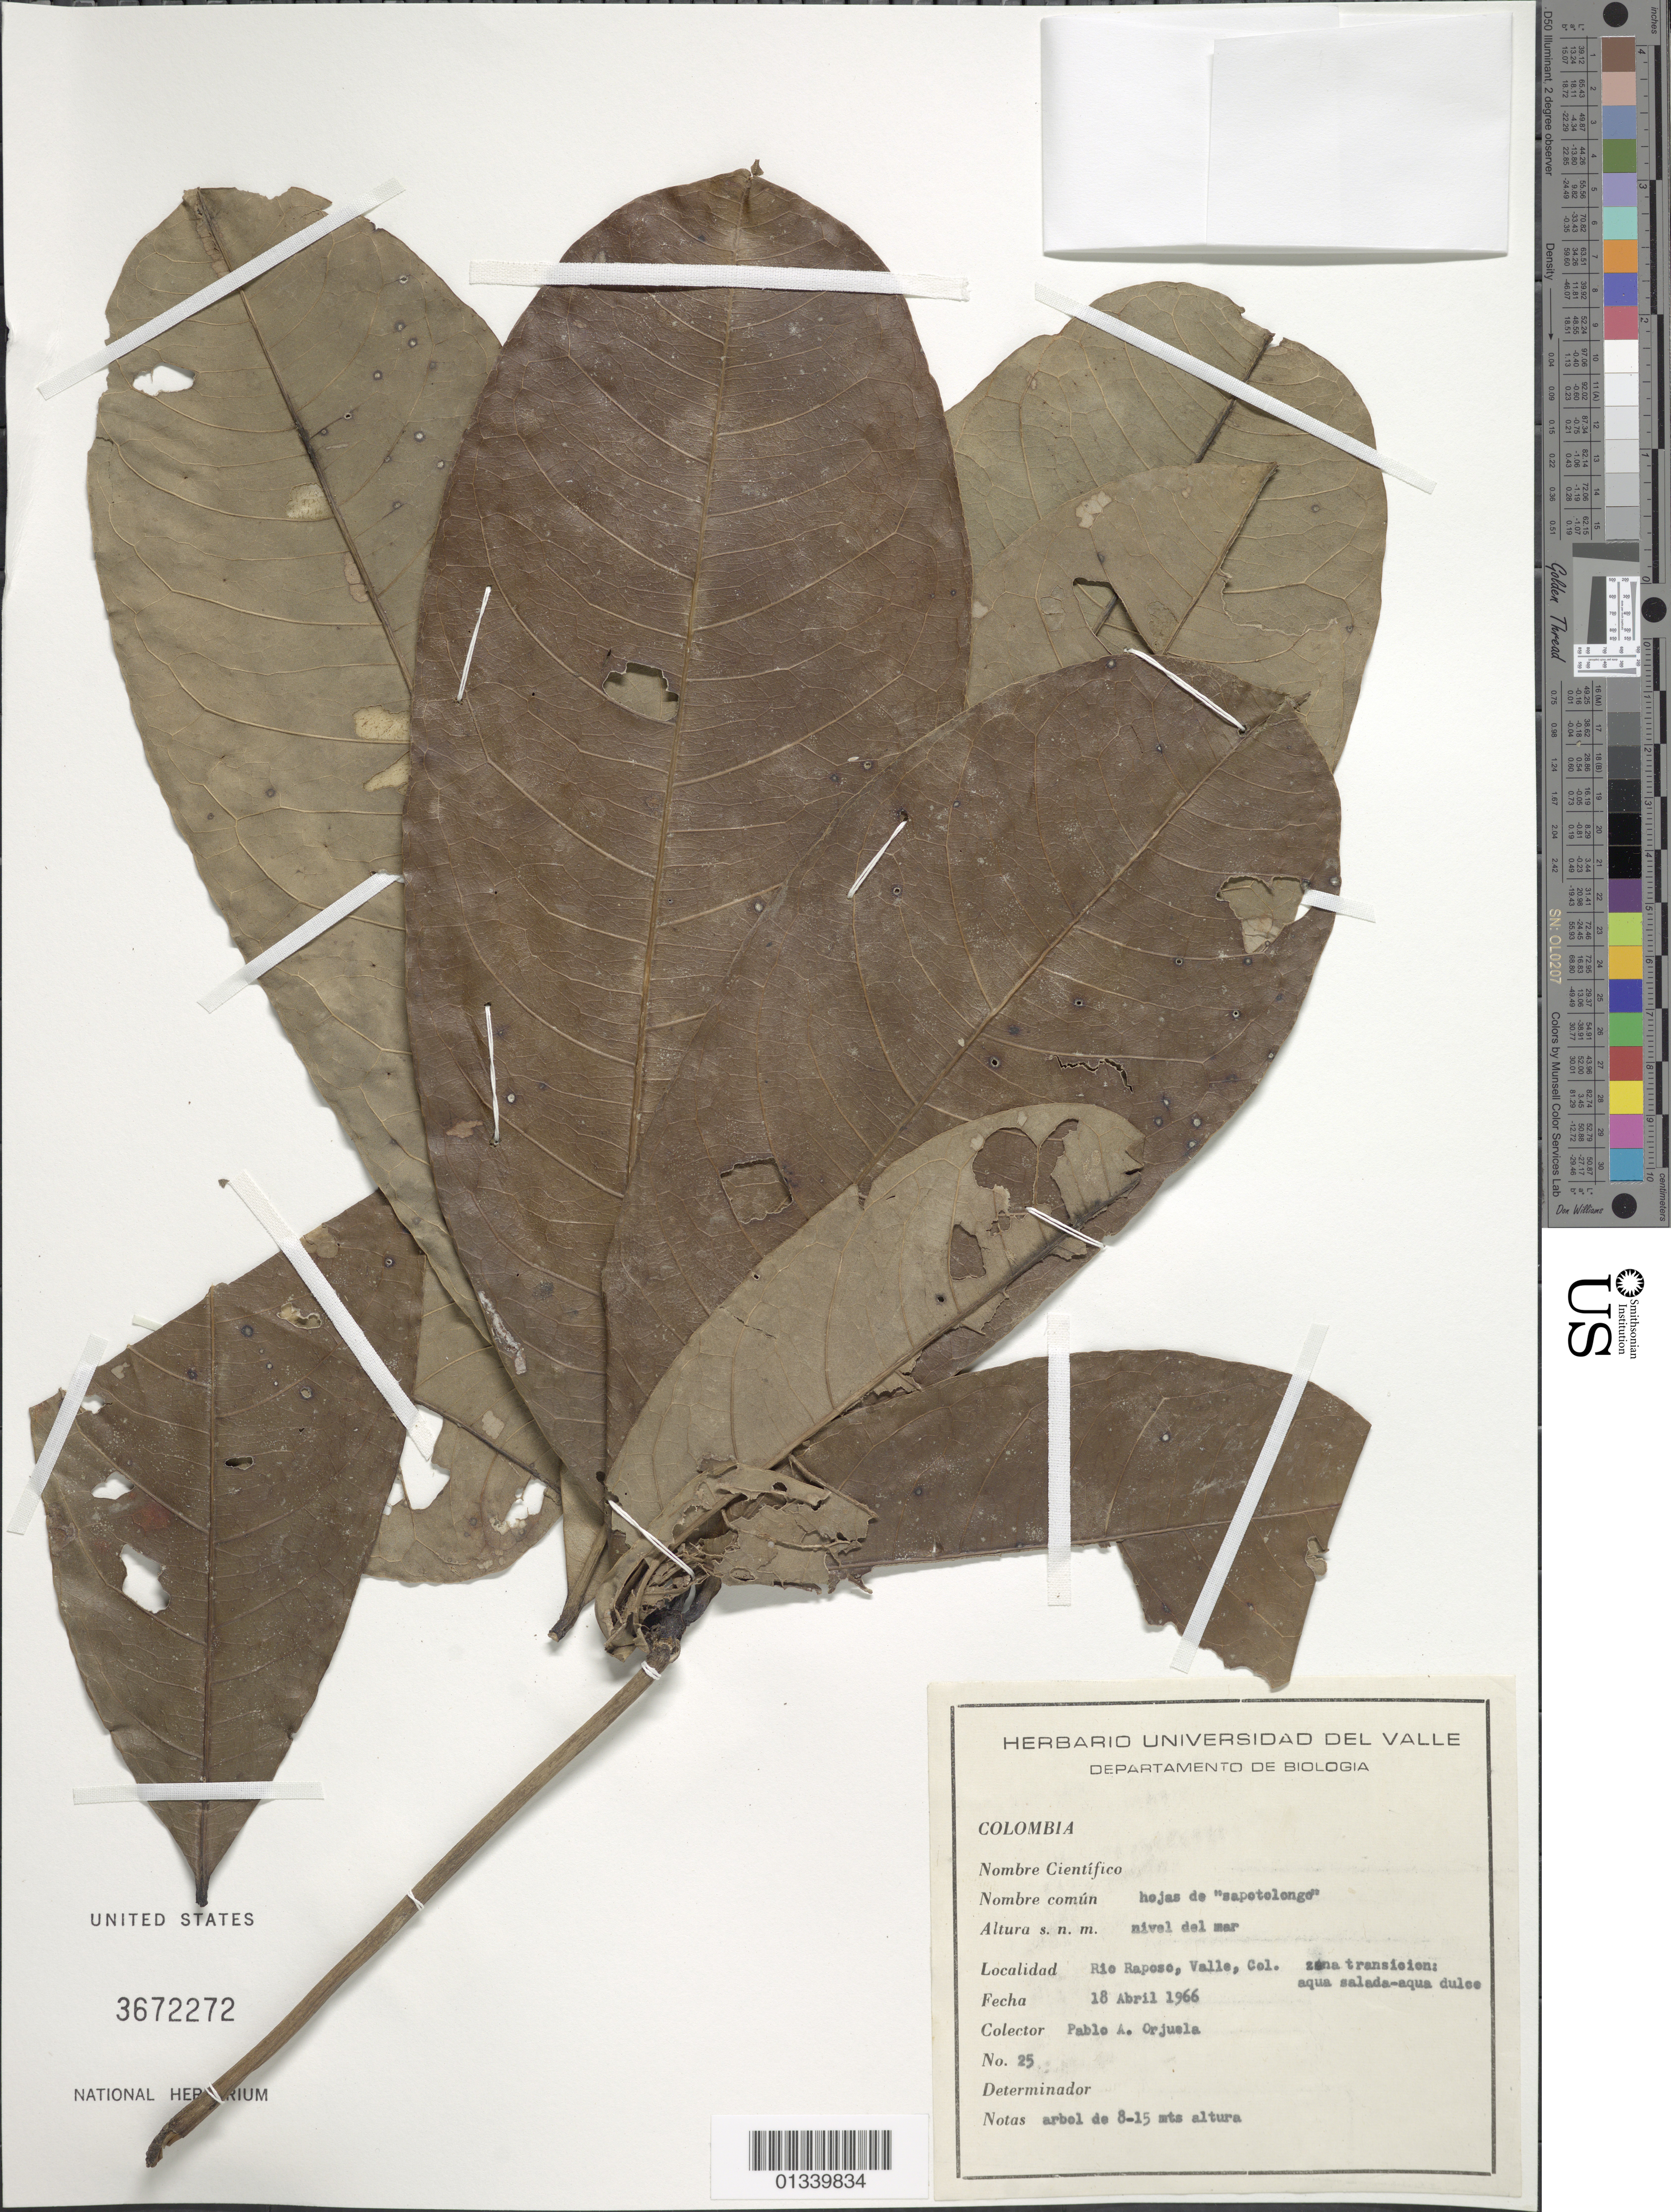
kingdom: Plantae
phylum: Tracheophyta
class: Magnoliopsida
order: Malvales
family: Malvaceae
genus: Pachira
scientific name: Pachira sp.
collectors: P. A. Orjuela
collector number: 25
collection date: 1966-04-18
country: Colombia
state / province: Valle del Cauca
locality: Rio Raposo, el. Zona transicion aqua salada-aqua dulse. nivel del mar.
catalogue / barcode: US 3672272